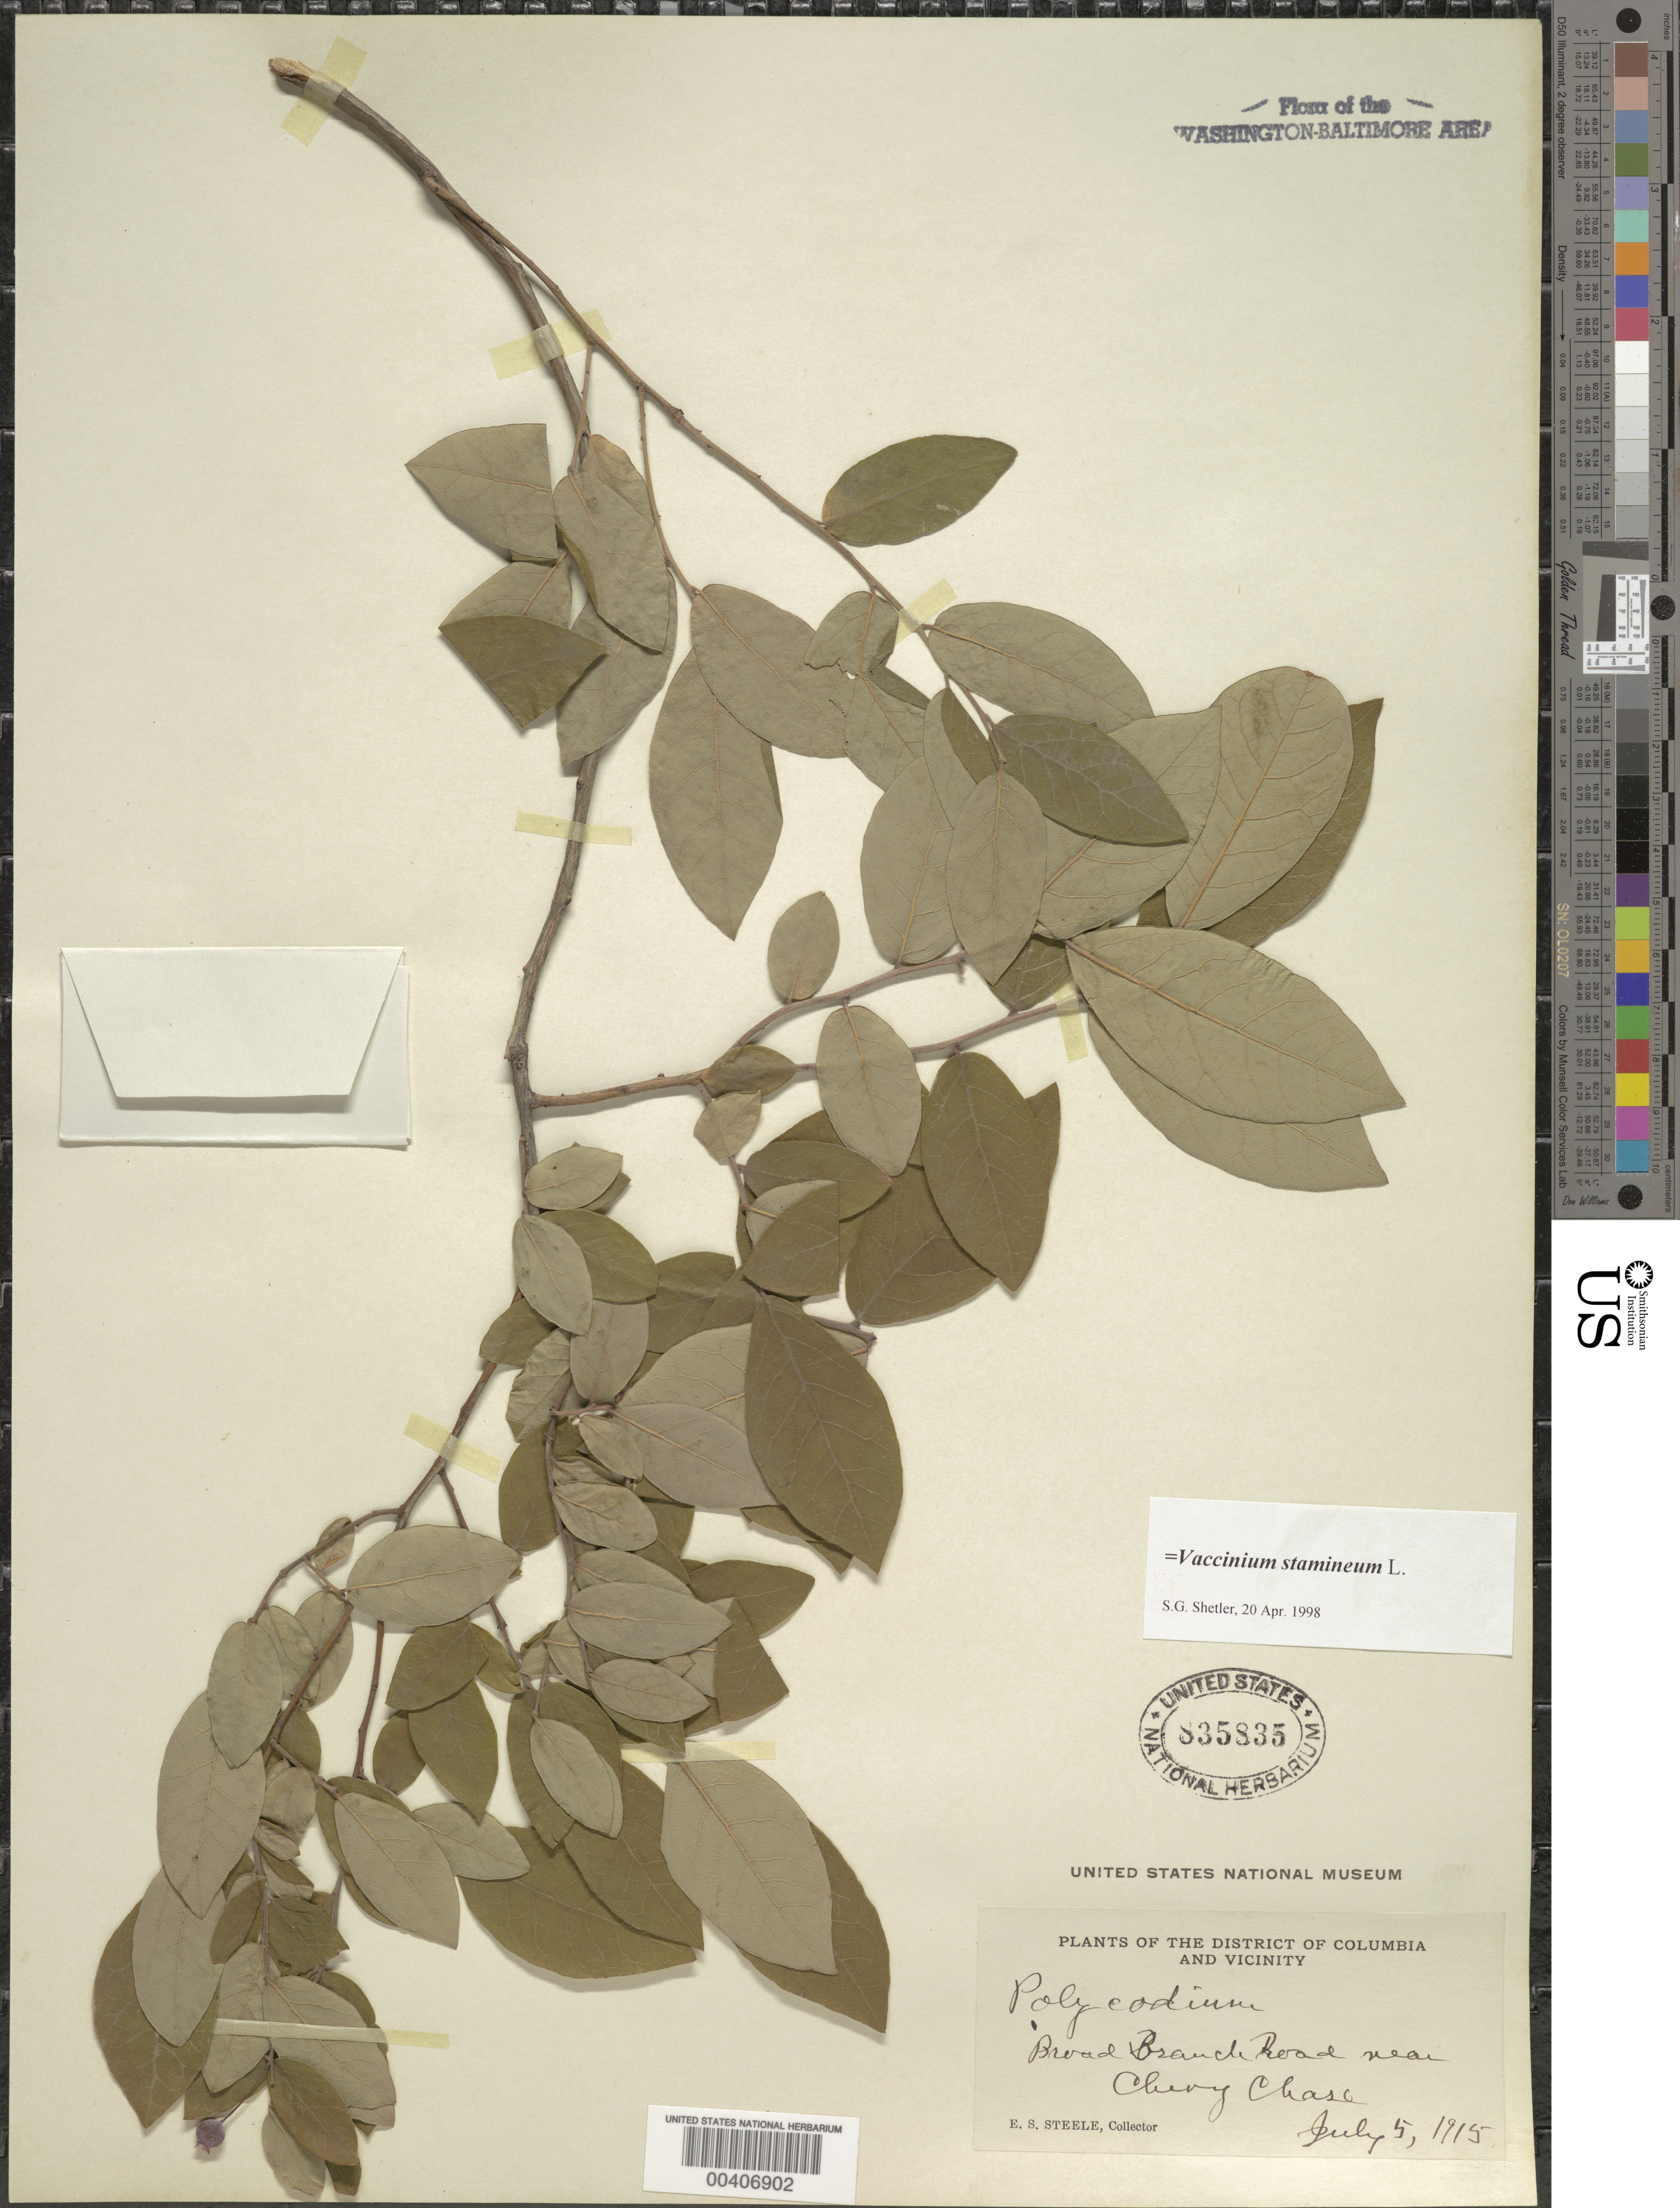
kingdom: Plantae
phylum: Tracheophyta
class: Magnoliopsida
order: Ericales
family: Ericaceae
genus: Vaccinium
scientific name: Vaccinium stamineum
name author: L.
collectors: E. Steele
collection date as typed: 05 Jul 1915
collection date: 1915-07-05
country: United States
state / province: District of Columbia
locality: Broad Branch Road near Chevy Chase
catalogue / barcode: US 835835